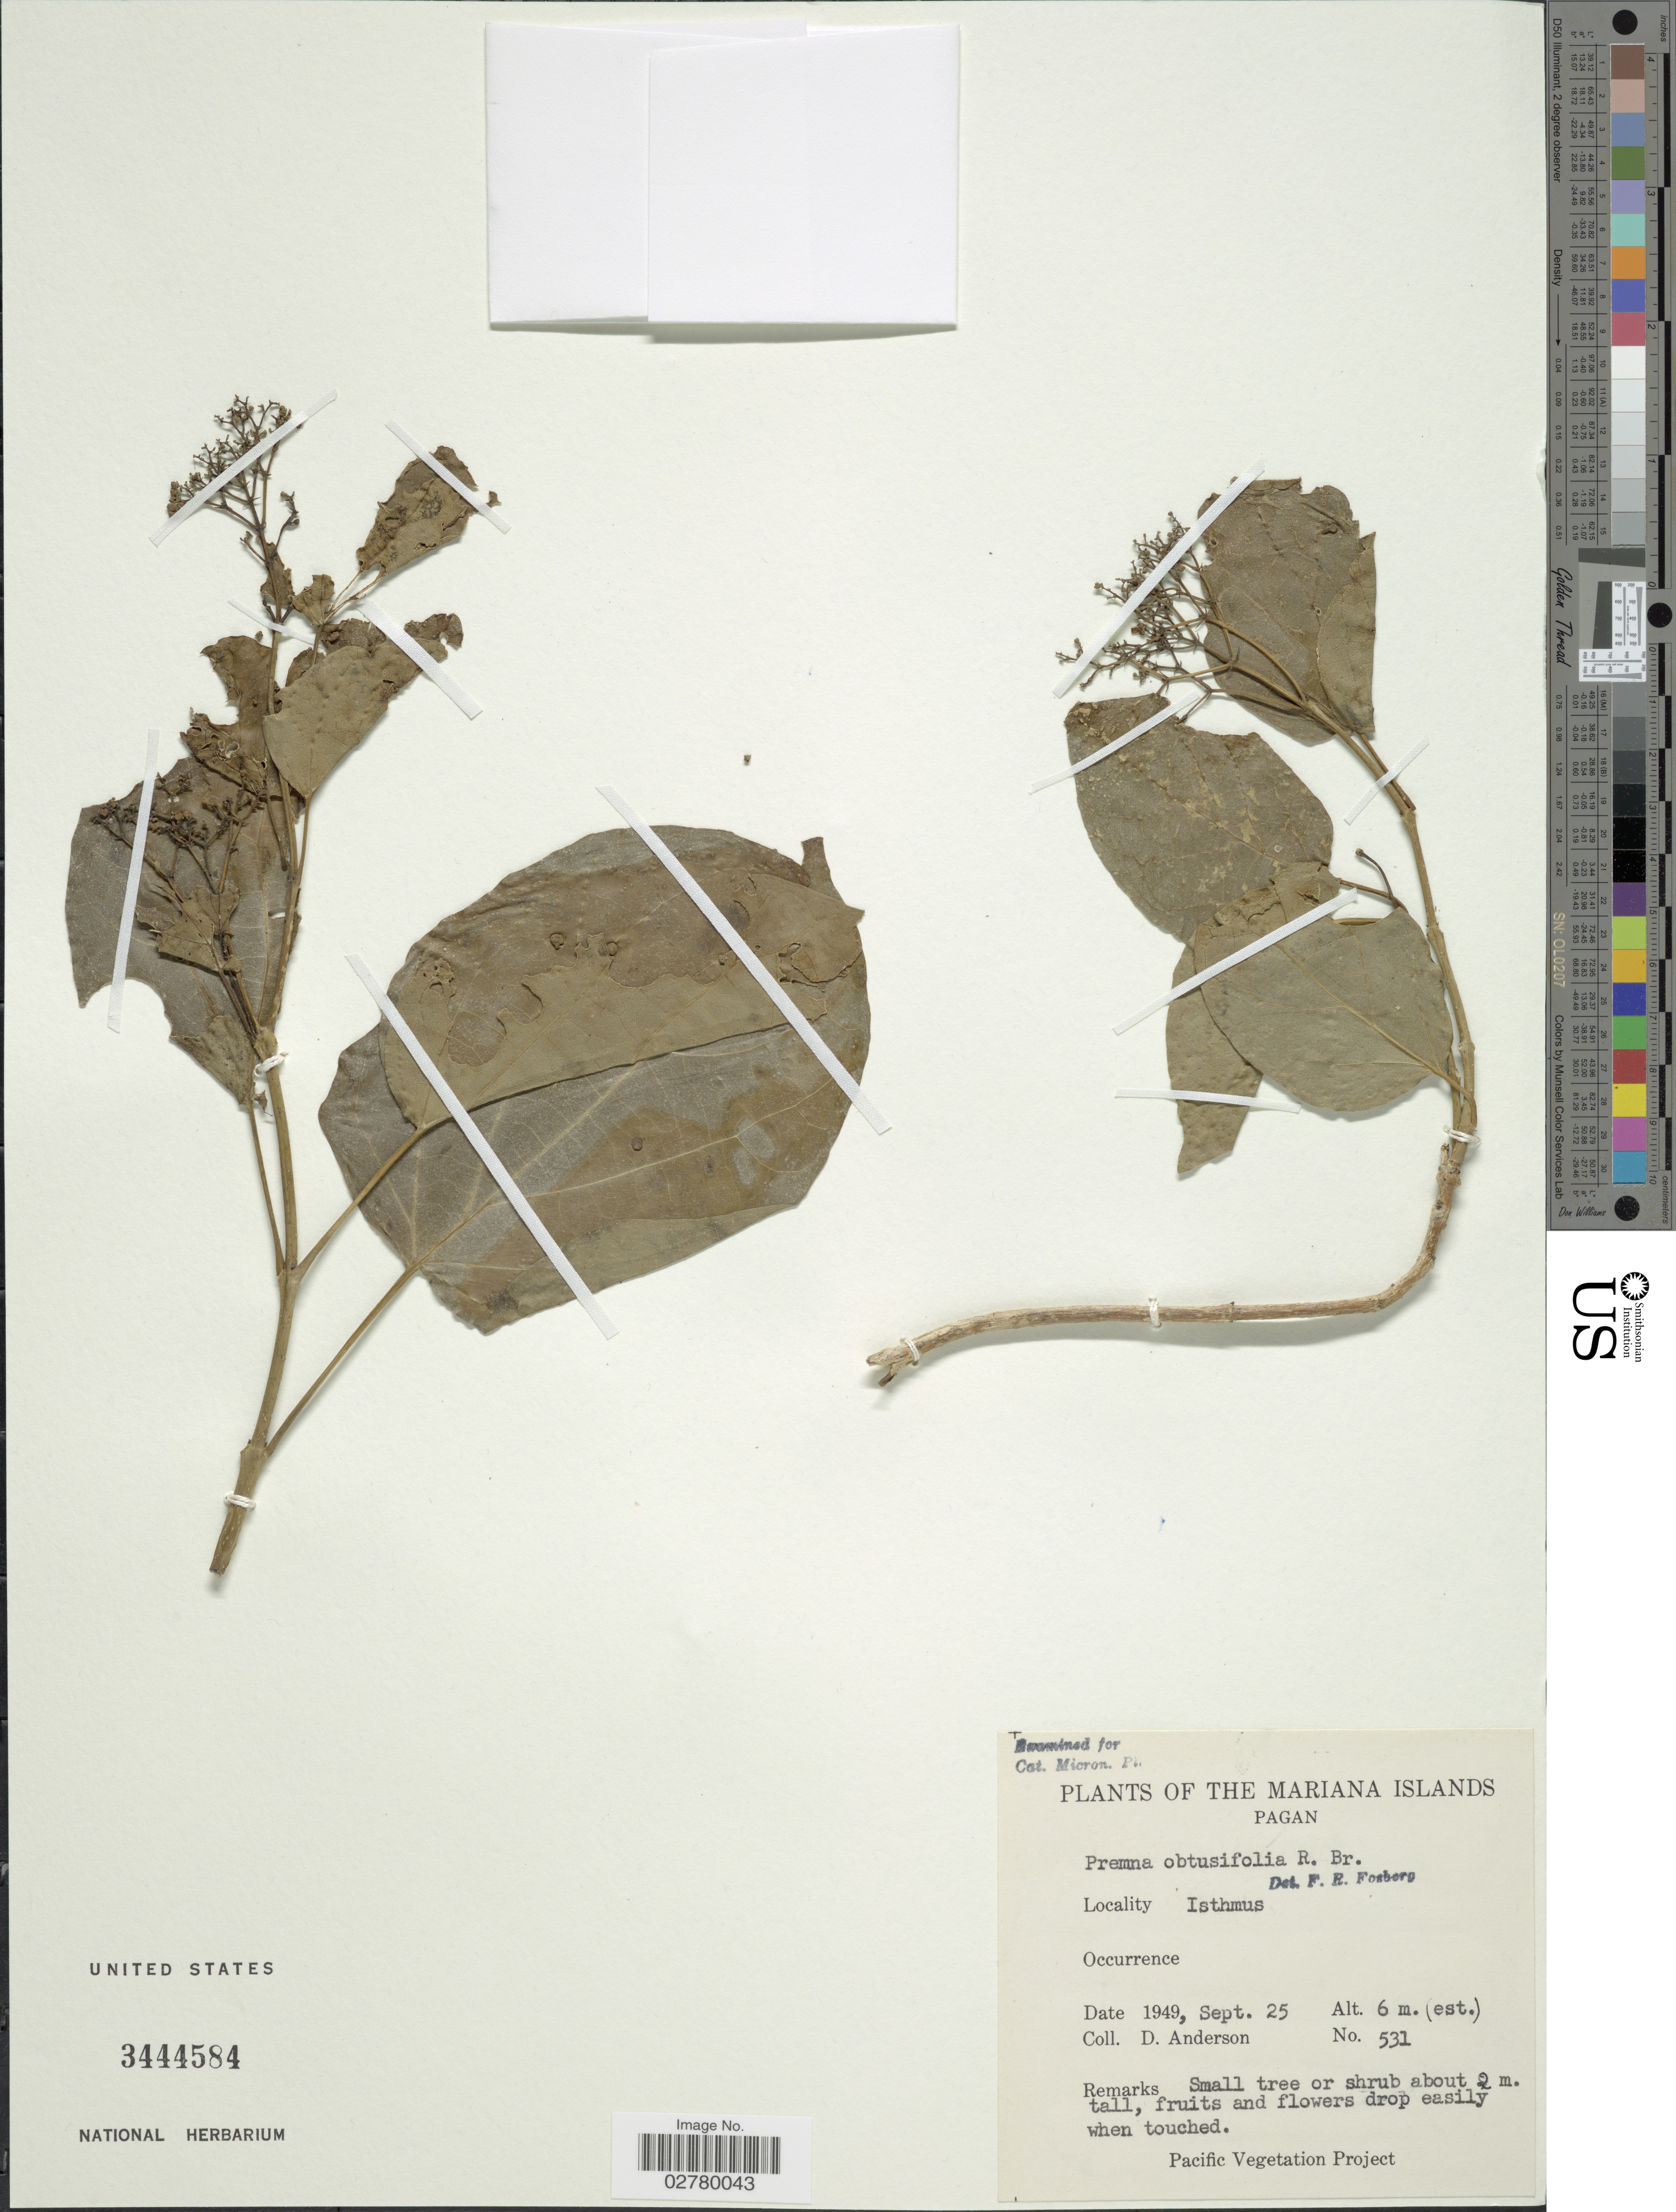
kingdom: Plantae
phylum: Tracheophyta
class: Magnoliopsida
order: Lamiales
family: Lamiaceae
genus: Premna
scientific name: Premna obtusifolia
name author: R. Br.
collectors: D. Anderson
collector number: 531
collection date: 1949-09-25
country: Northern Mariana Islands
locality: The Mariana Islands. Pagan. Isthmus.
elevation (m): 6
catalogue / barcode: US 3444584